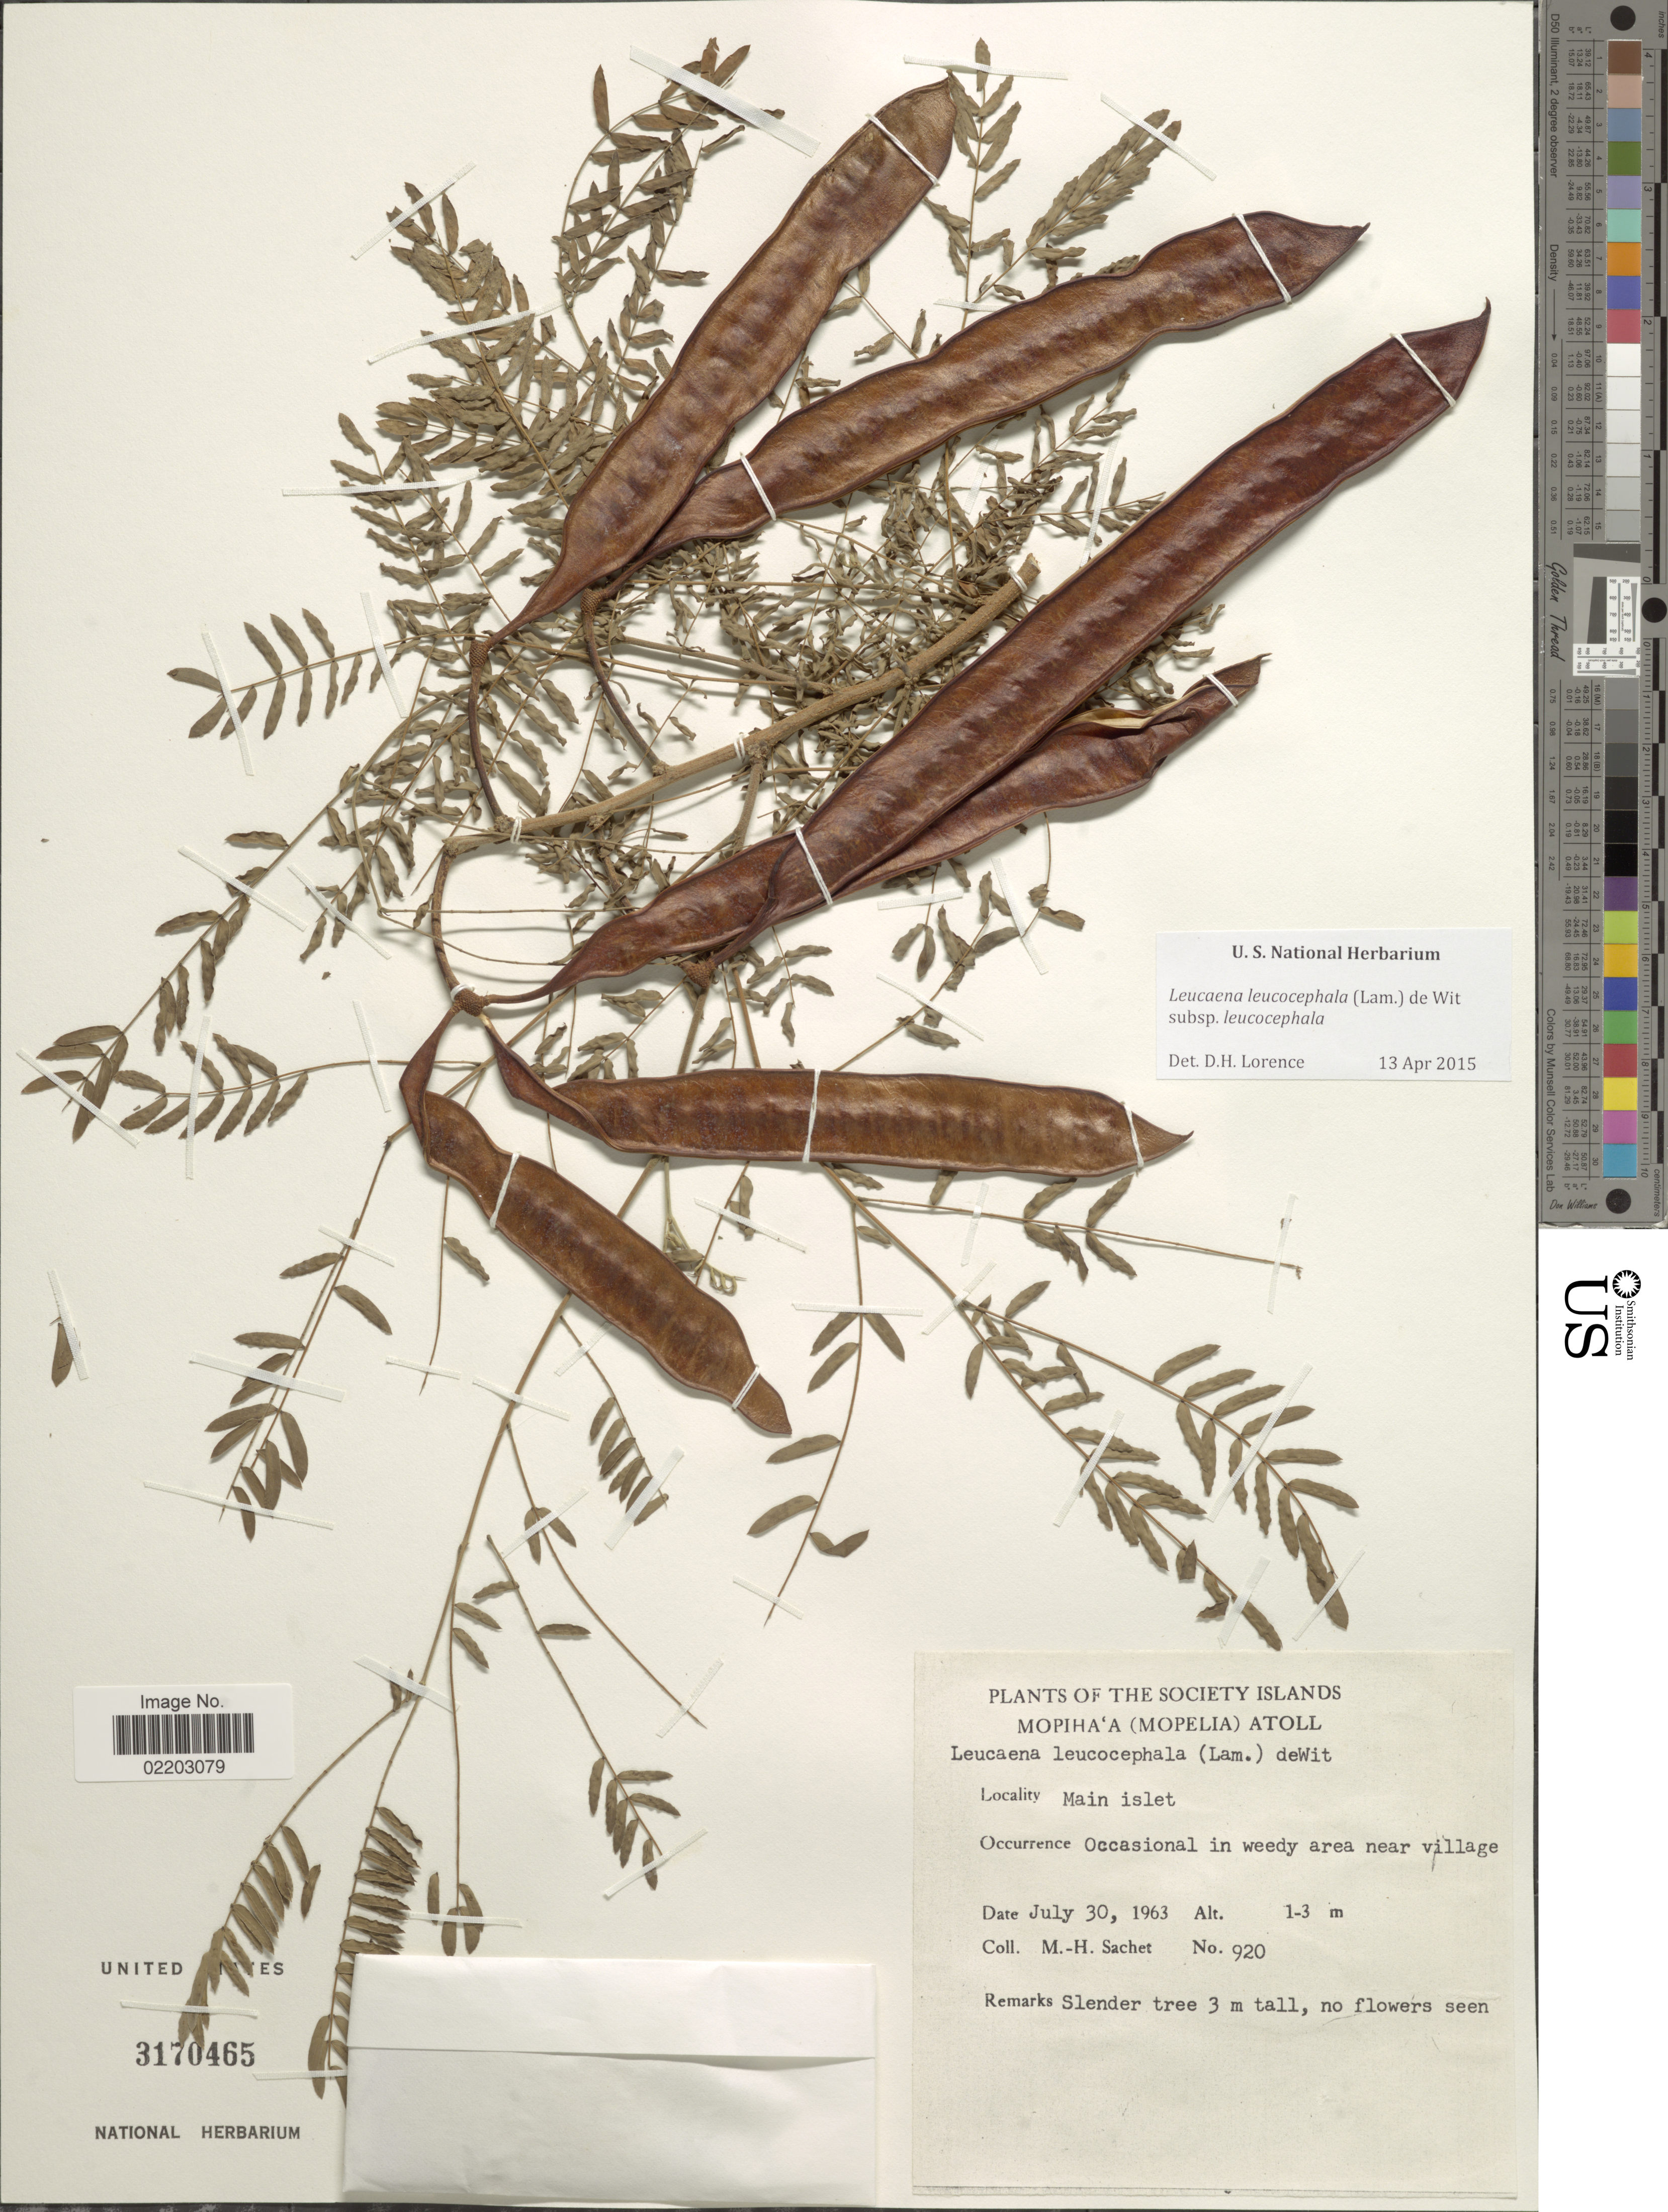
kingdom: Plantae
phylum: Tracheophyta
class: Magnoliopsida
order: Fabales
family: Fabaceae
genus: Leucaena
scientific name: Leucaena leucocephala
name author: (Lam.) de Wit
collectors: M.-H. Sachet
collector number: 920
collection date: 1963-07-30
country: French Polynesia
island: Maupihaa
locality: The Society Islands. Mopiha'a (mopelia) Atoll, Main islet.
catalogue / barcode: US 3170465